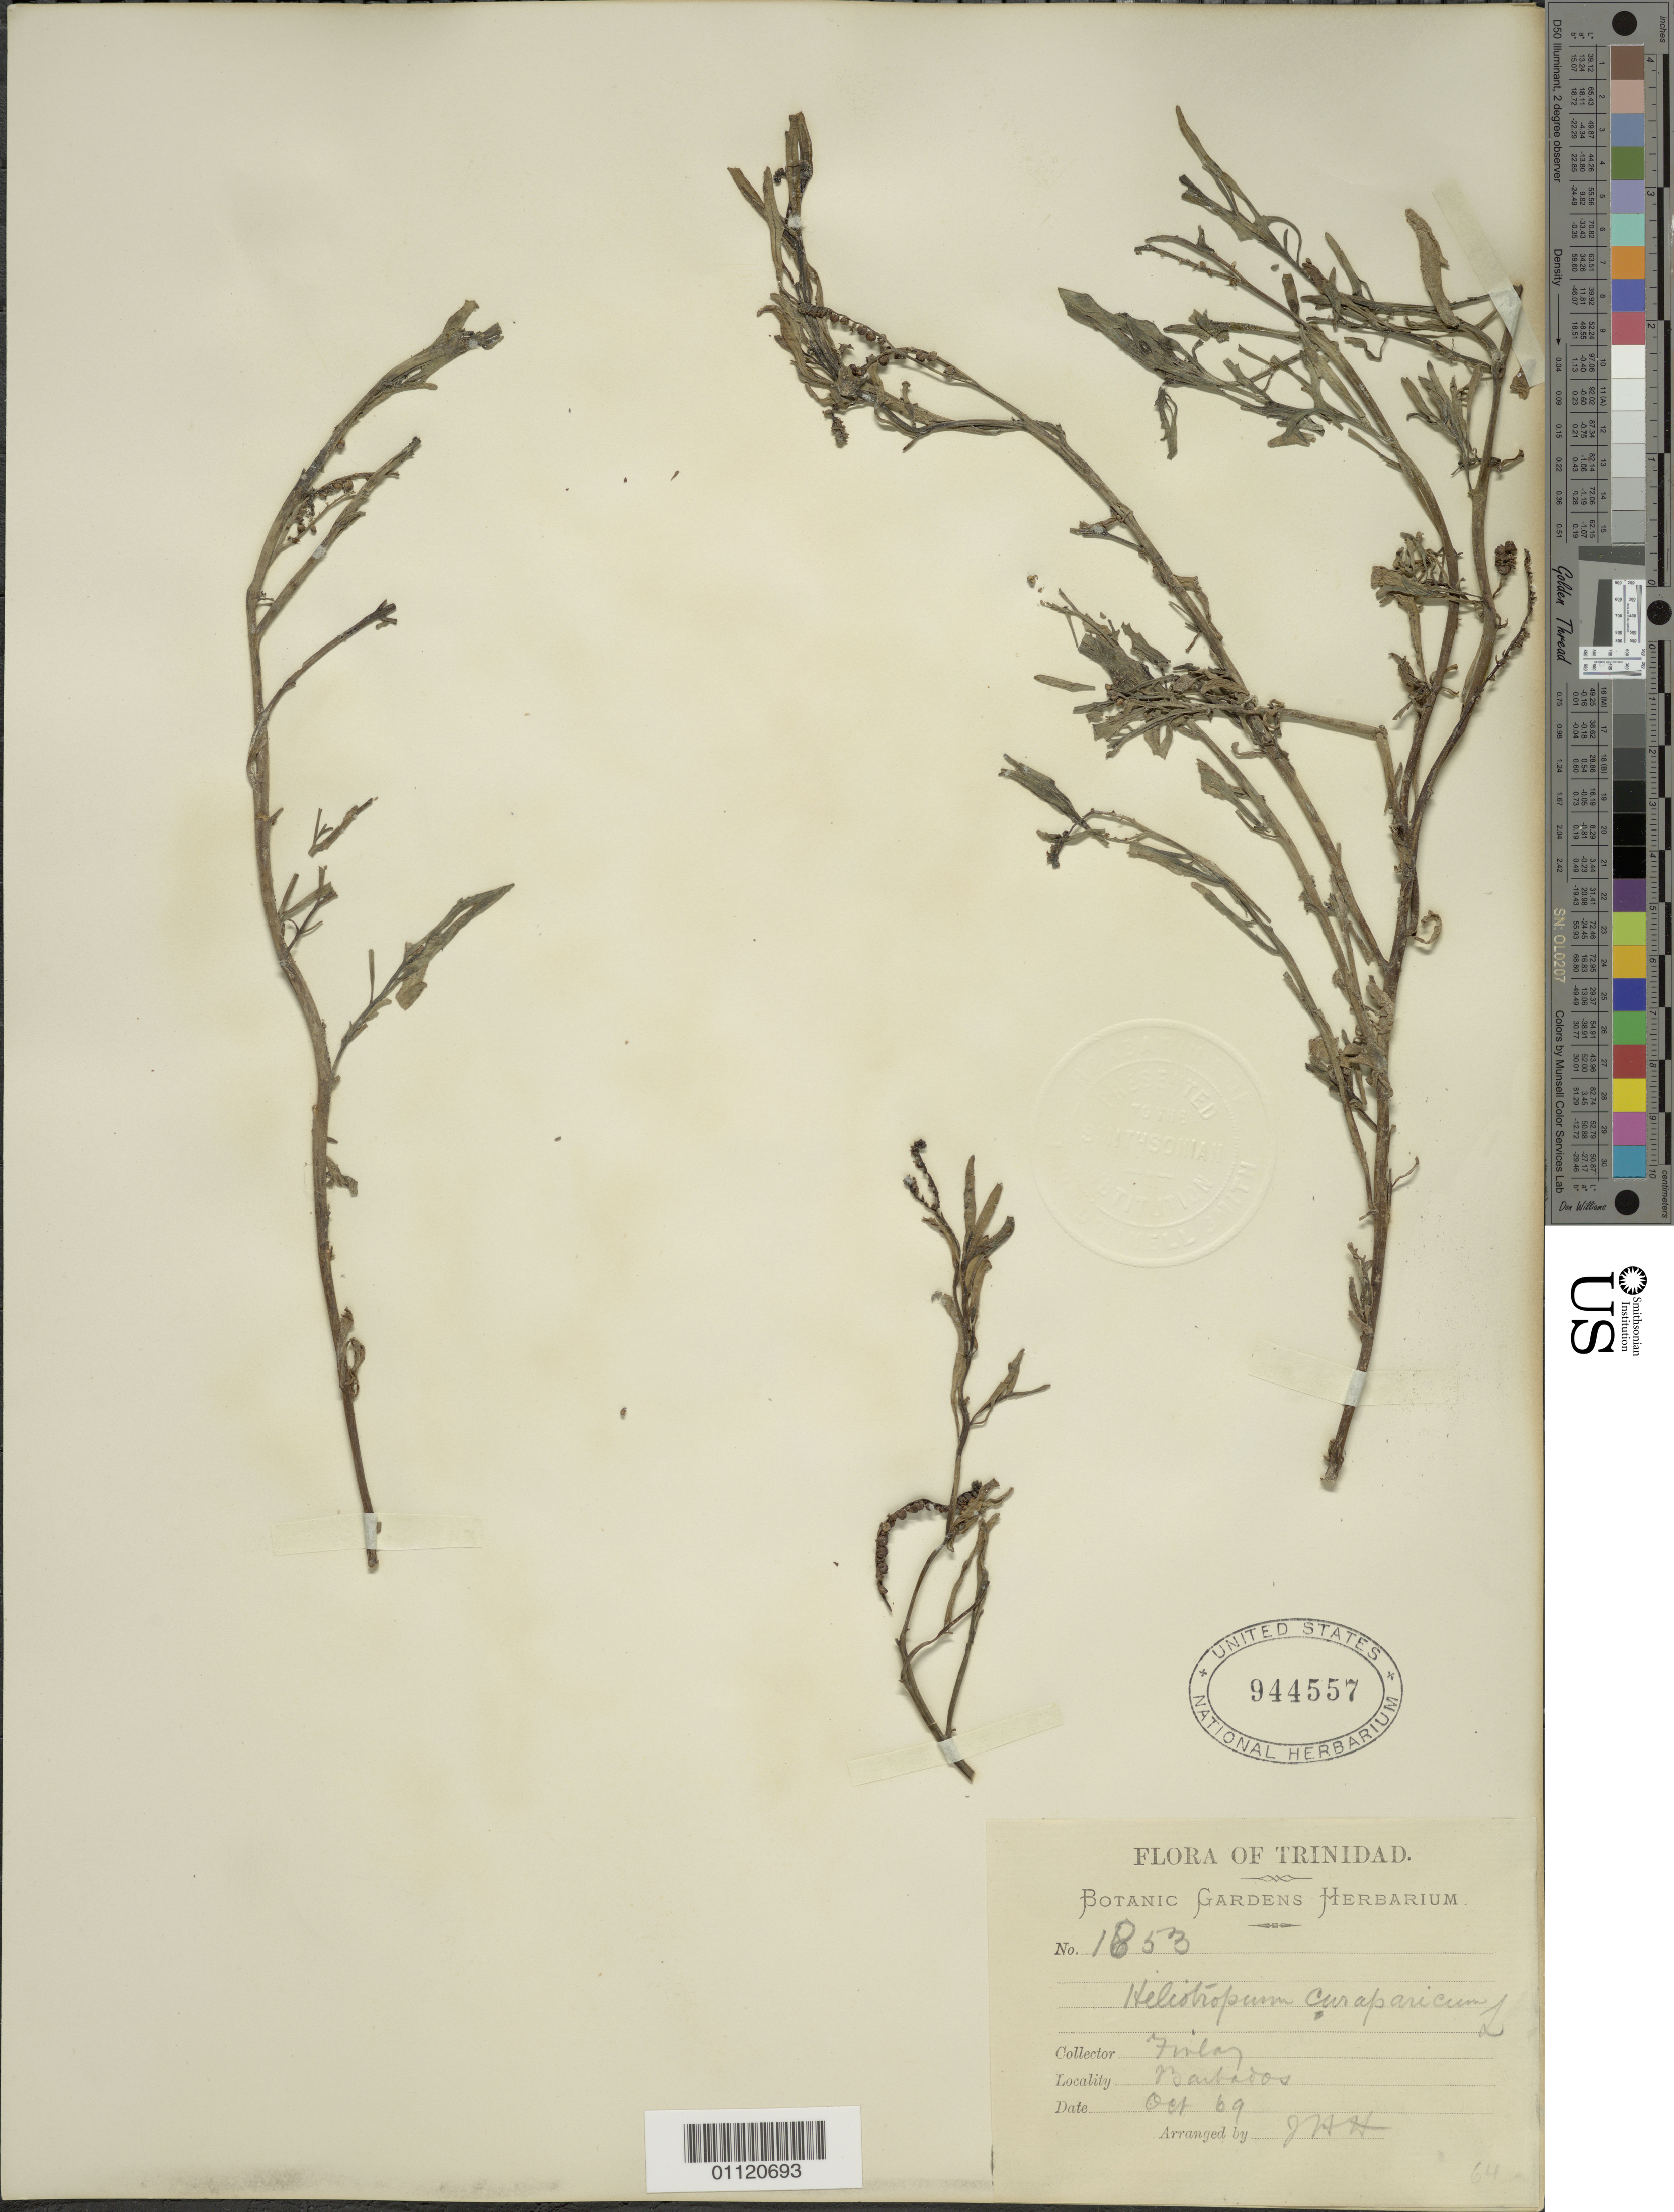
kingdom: Plantae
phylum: Tracheophyta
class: Magnoliopsida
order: Boraginales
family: Heliotropiaceae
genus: Heliotropium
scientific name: Heliotropium curassavicum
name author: L.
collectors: -. Finlay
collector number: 1853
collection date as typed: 01 Oct 1869 to 31 Oct 1869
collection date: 1869-10-01/1869-10-31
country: Trinidad and Tobago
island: Trinidad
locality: Barbados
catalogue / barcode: US 944557